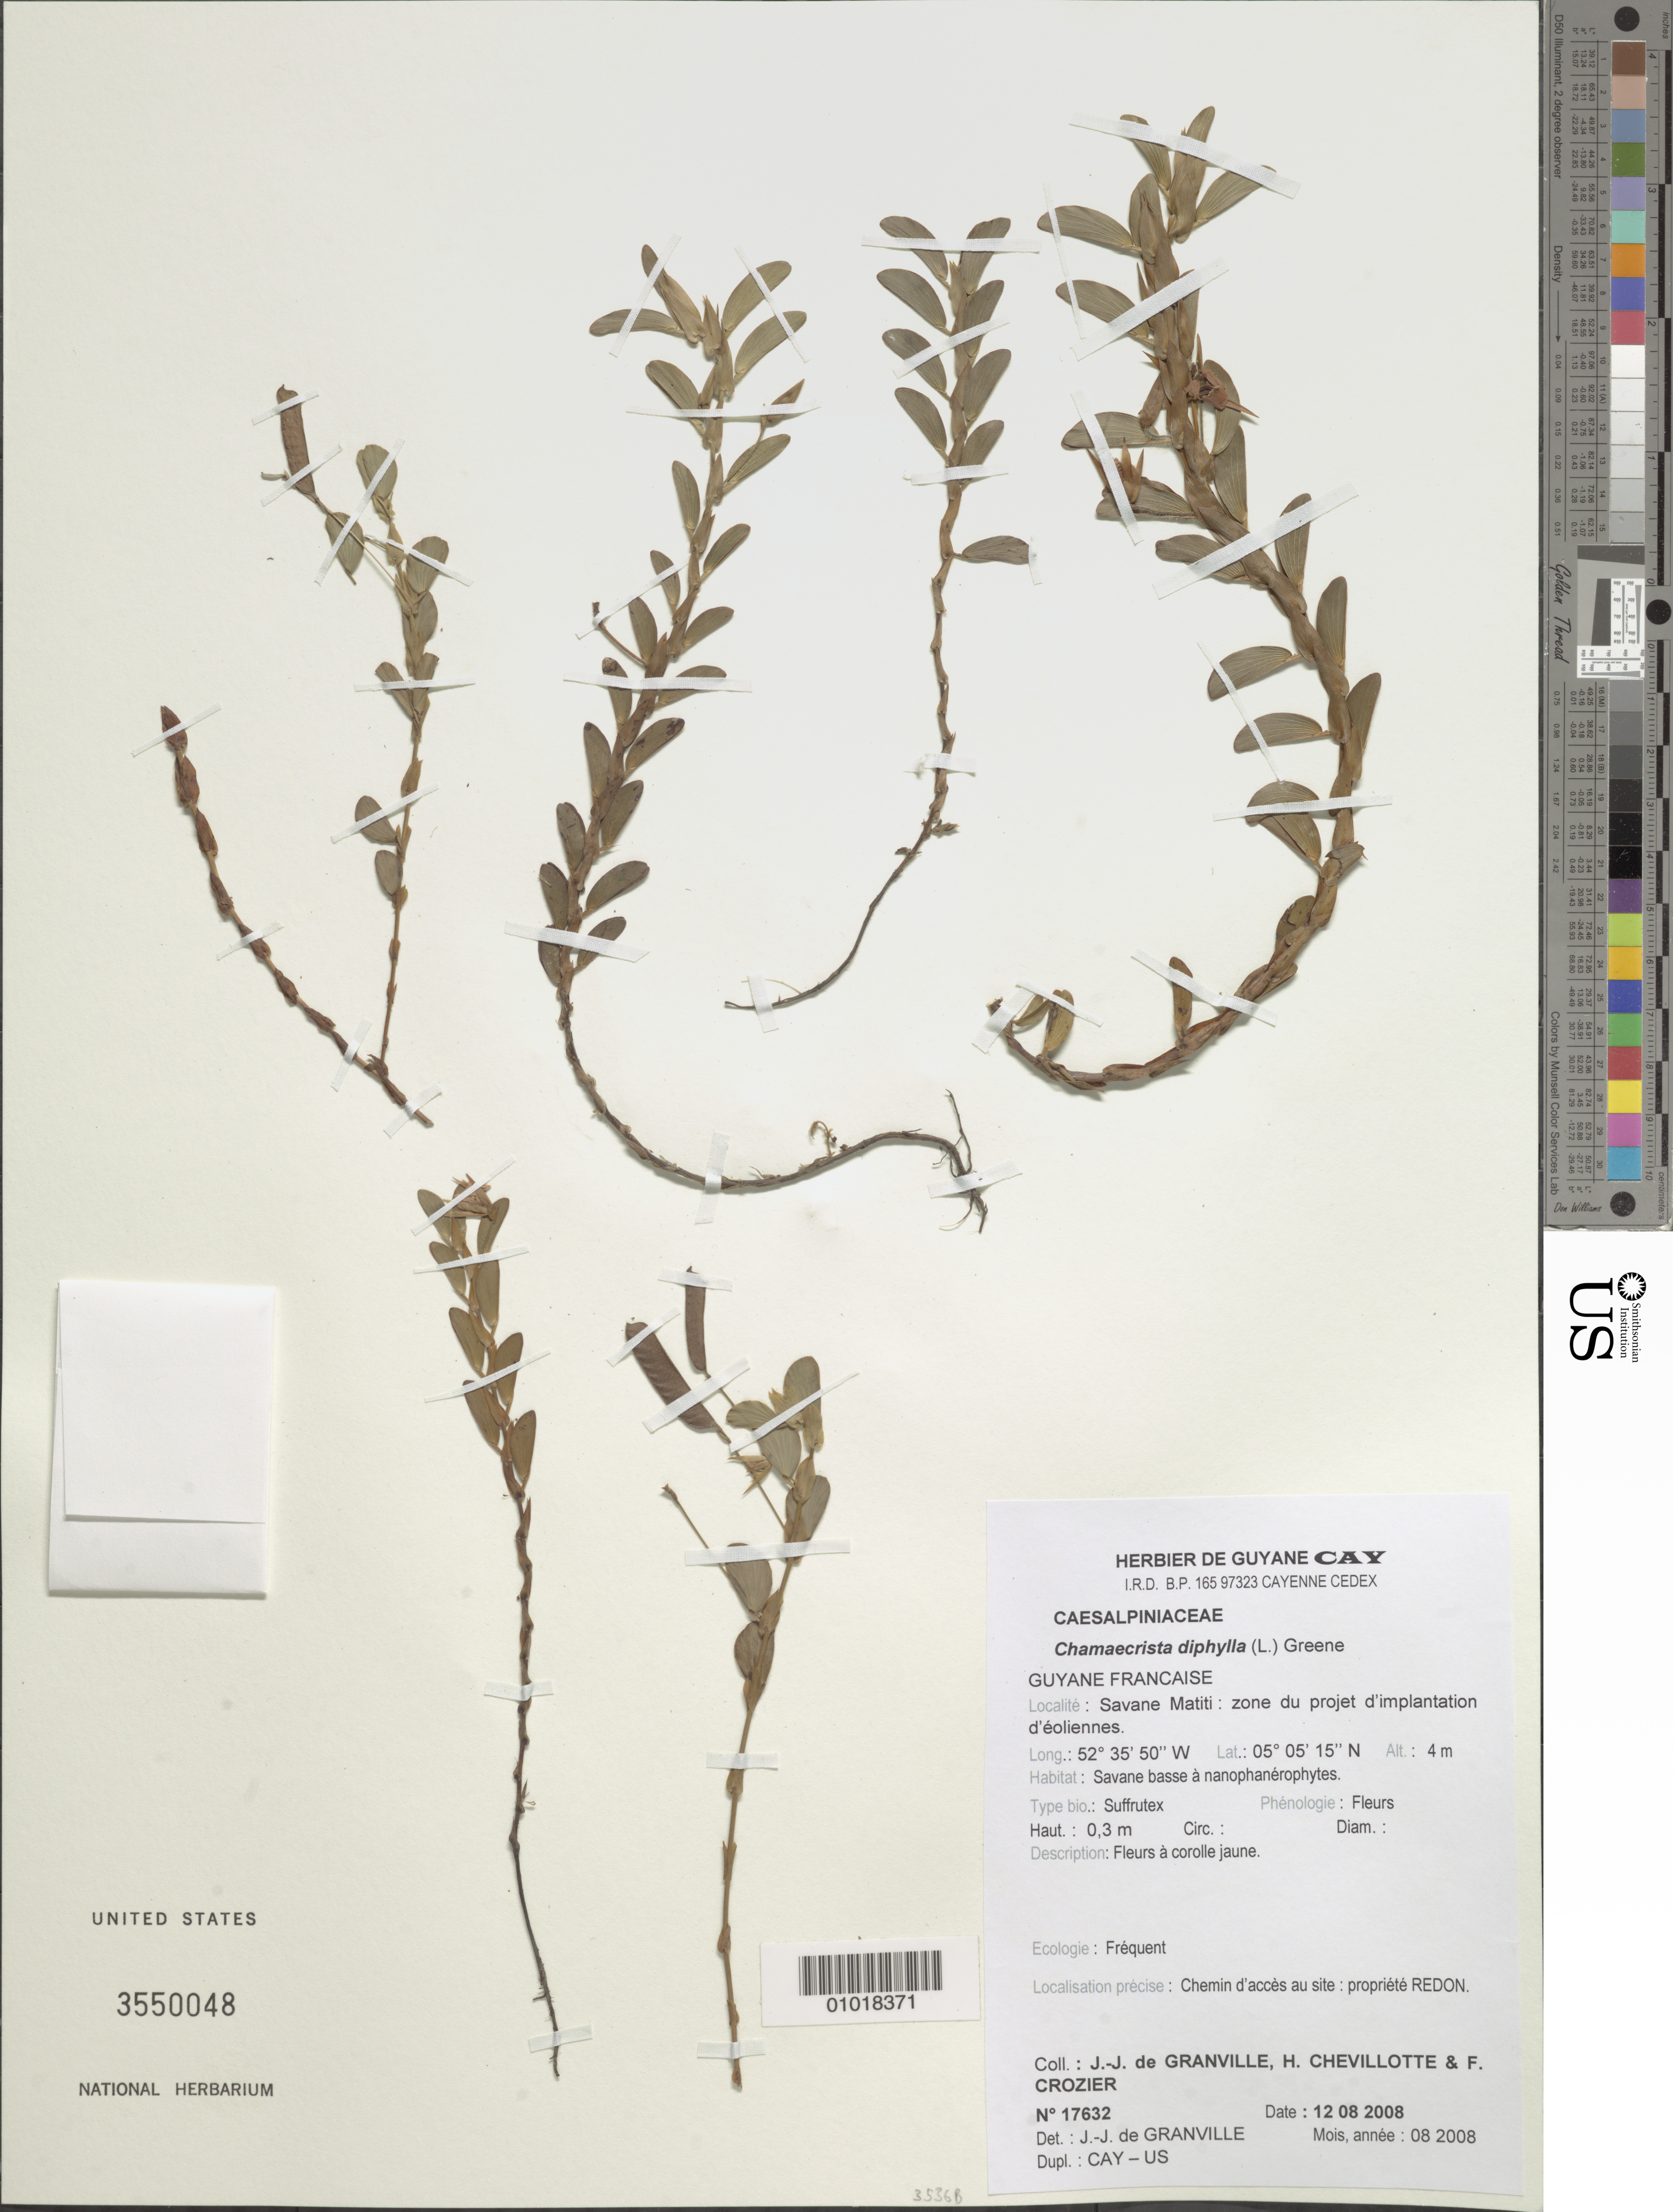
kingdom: Plantae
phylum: Tracheophyta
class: Magnoliopsida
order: Fabales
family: Fabaceae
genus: Chamaecrista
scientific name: Chamaecrista diphylla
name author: (L.) Greene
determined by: Granville, J. J. de, (CAY), Institut de Recherche pour le Developpement (IRD) (FRENCH GUIANA)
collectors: J.-J. de Granville, H. Chevillotte & F. Crozier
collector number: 17632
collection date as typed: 12-Aug-08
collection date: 2008-08-12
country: French Guiana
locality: Savane Matiti: zone du projet d'implanation d'éoliennes. Chemin d'acces au site: propriete REDON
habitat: Savane basse a nanophaneophytes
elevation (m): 4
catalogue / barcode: US 3550048